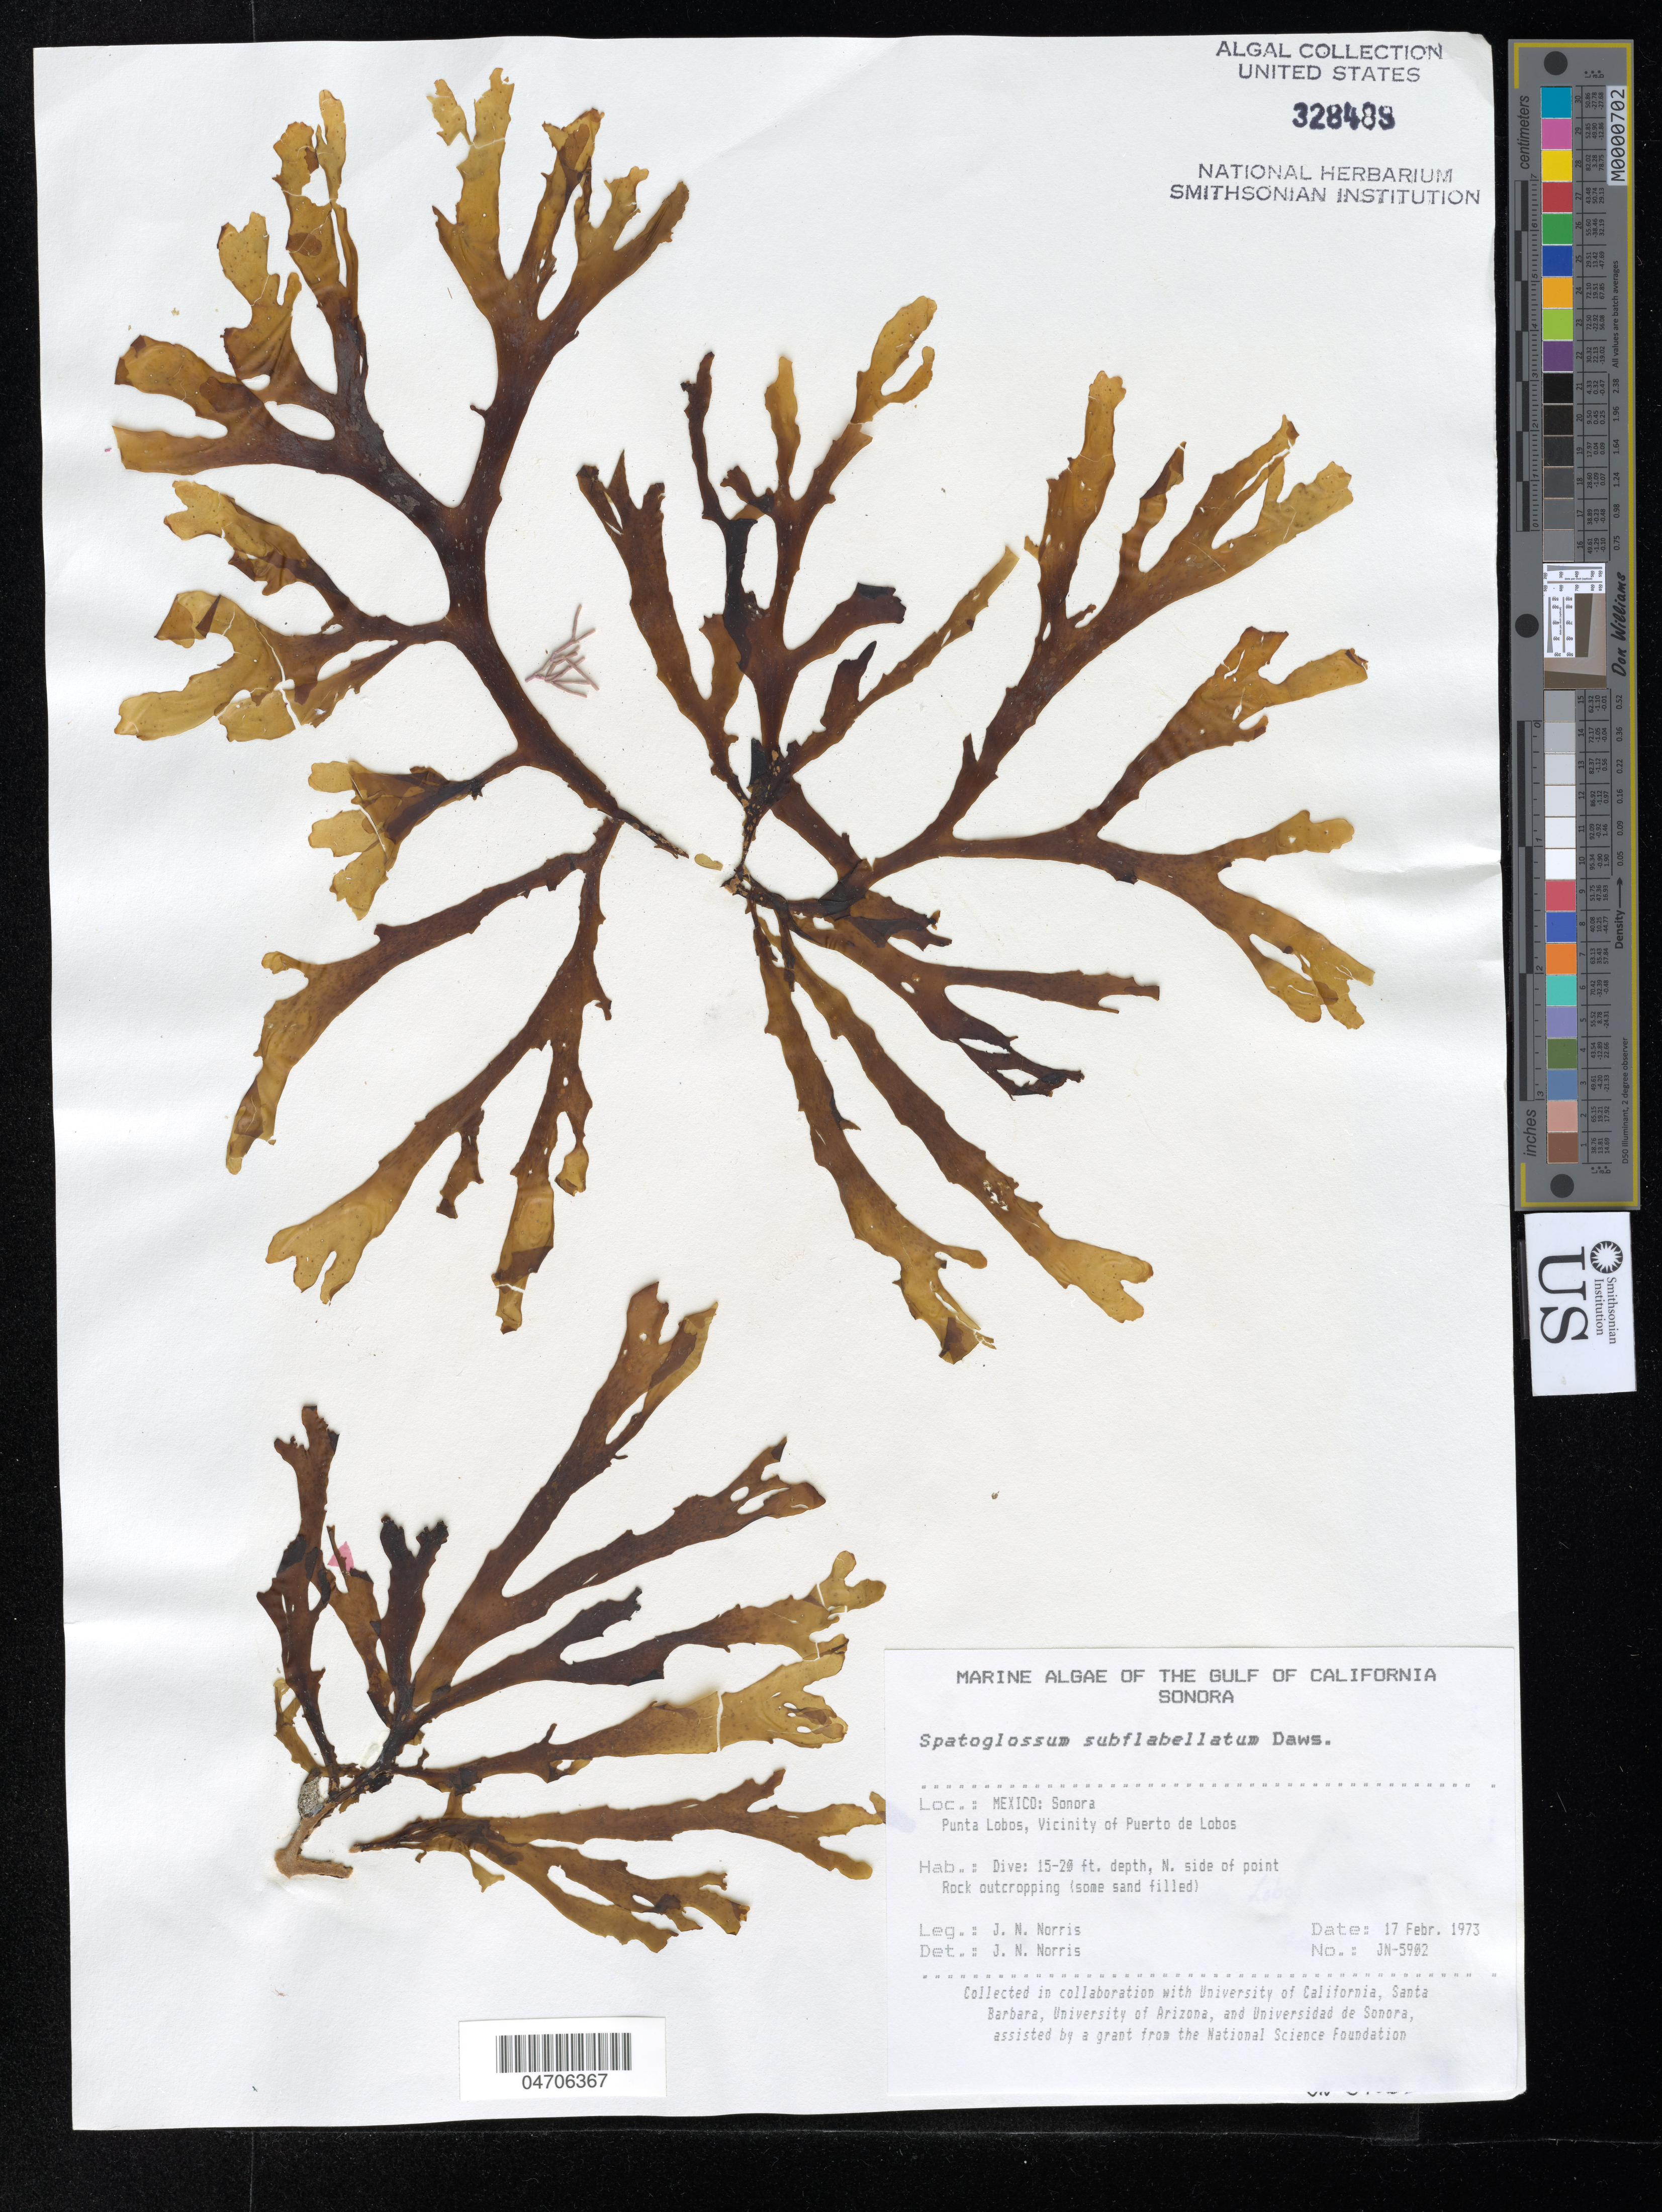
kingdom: Chromista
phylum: Ochrophyta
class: Phaeophyceae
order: Dictyotales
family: Dictyotaceae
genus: Spatoglossum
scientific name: Spatoglossum subflabellatum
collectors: J. Norris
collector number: JN-5902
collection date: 1973-02-17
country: Mexico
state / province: Sonora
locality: The Gulf of California. Punta Lobos, Vicinity of Puerto de Lobos. N. side of point.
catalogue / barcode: US 328488